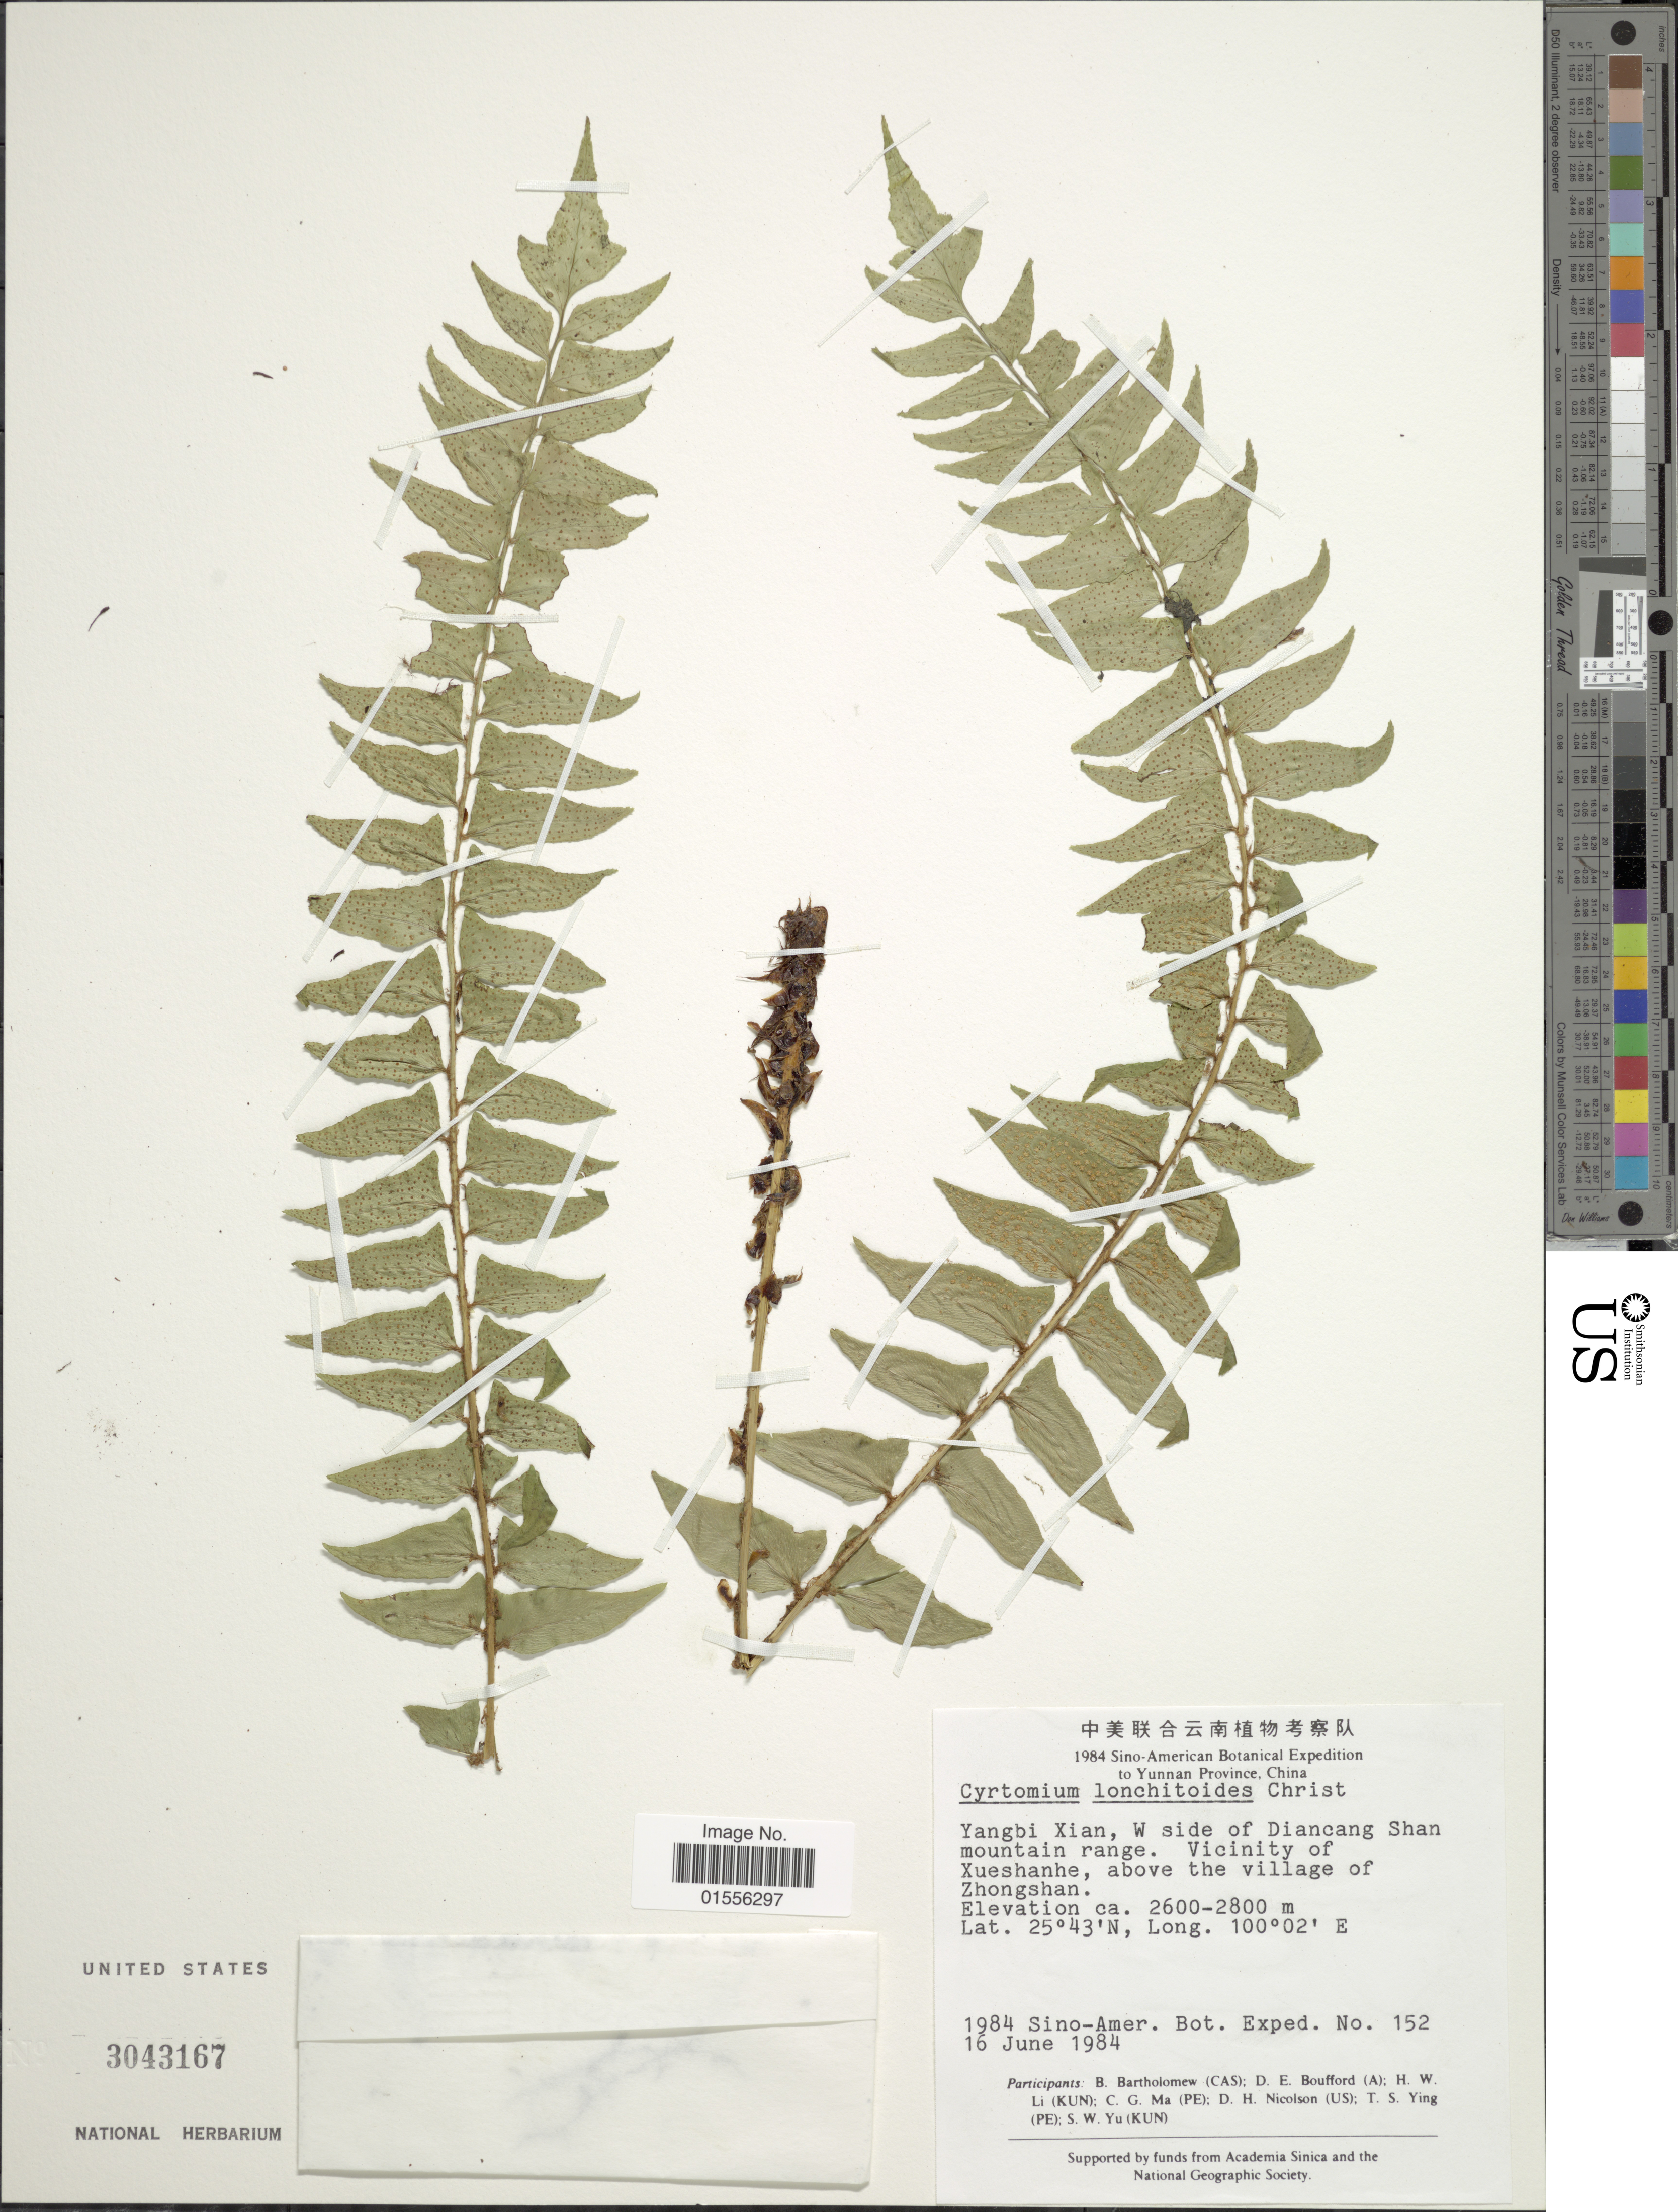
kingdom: Plantae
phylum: Tracheophyta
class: Polypodiopsida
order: Polypodiales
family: Dryopteridaceae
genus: Cyrtomium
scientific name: Cyrtomium lonchitoides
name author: (Christ) Christ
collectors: Sino-Amer. Bot. Exped. 1984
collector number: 152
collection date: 1984-06-16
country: China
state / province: Yunnan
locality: Yangbi Xian, W side of Diancang Shan mountain range. Vicinity of Queshanhe, above the village of Zhongshan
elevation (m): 2600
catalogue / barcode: US 3043167